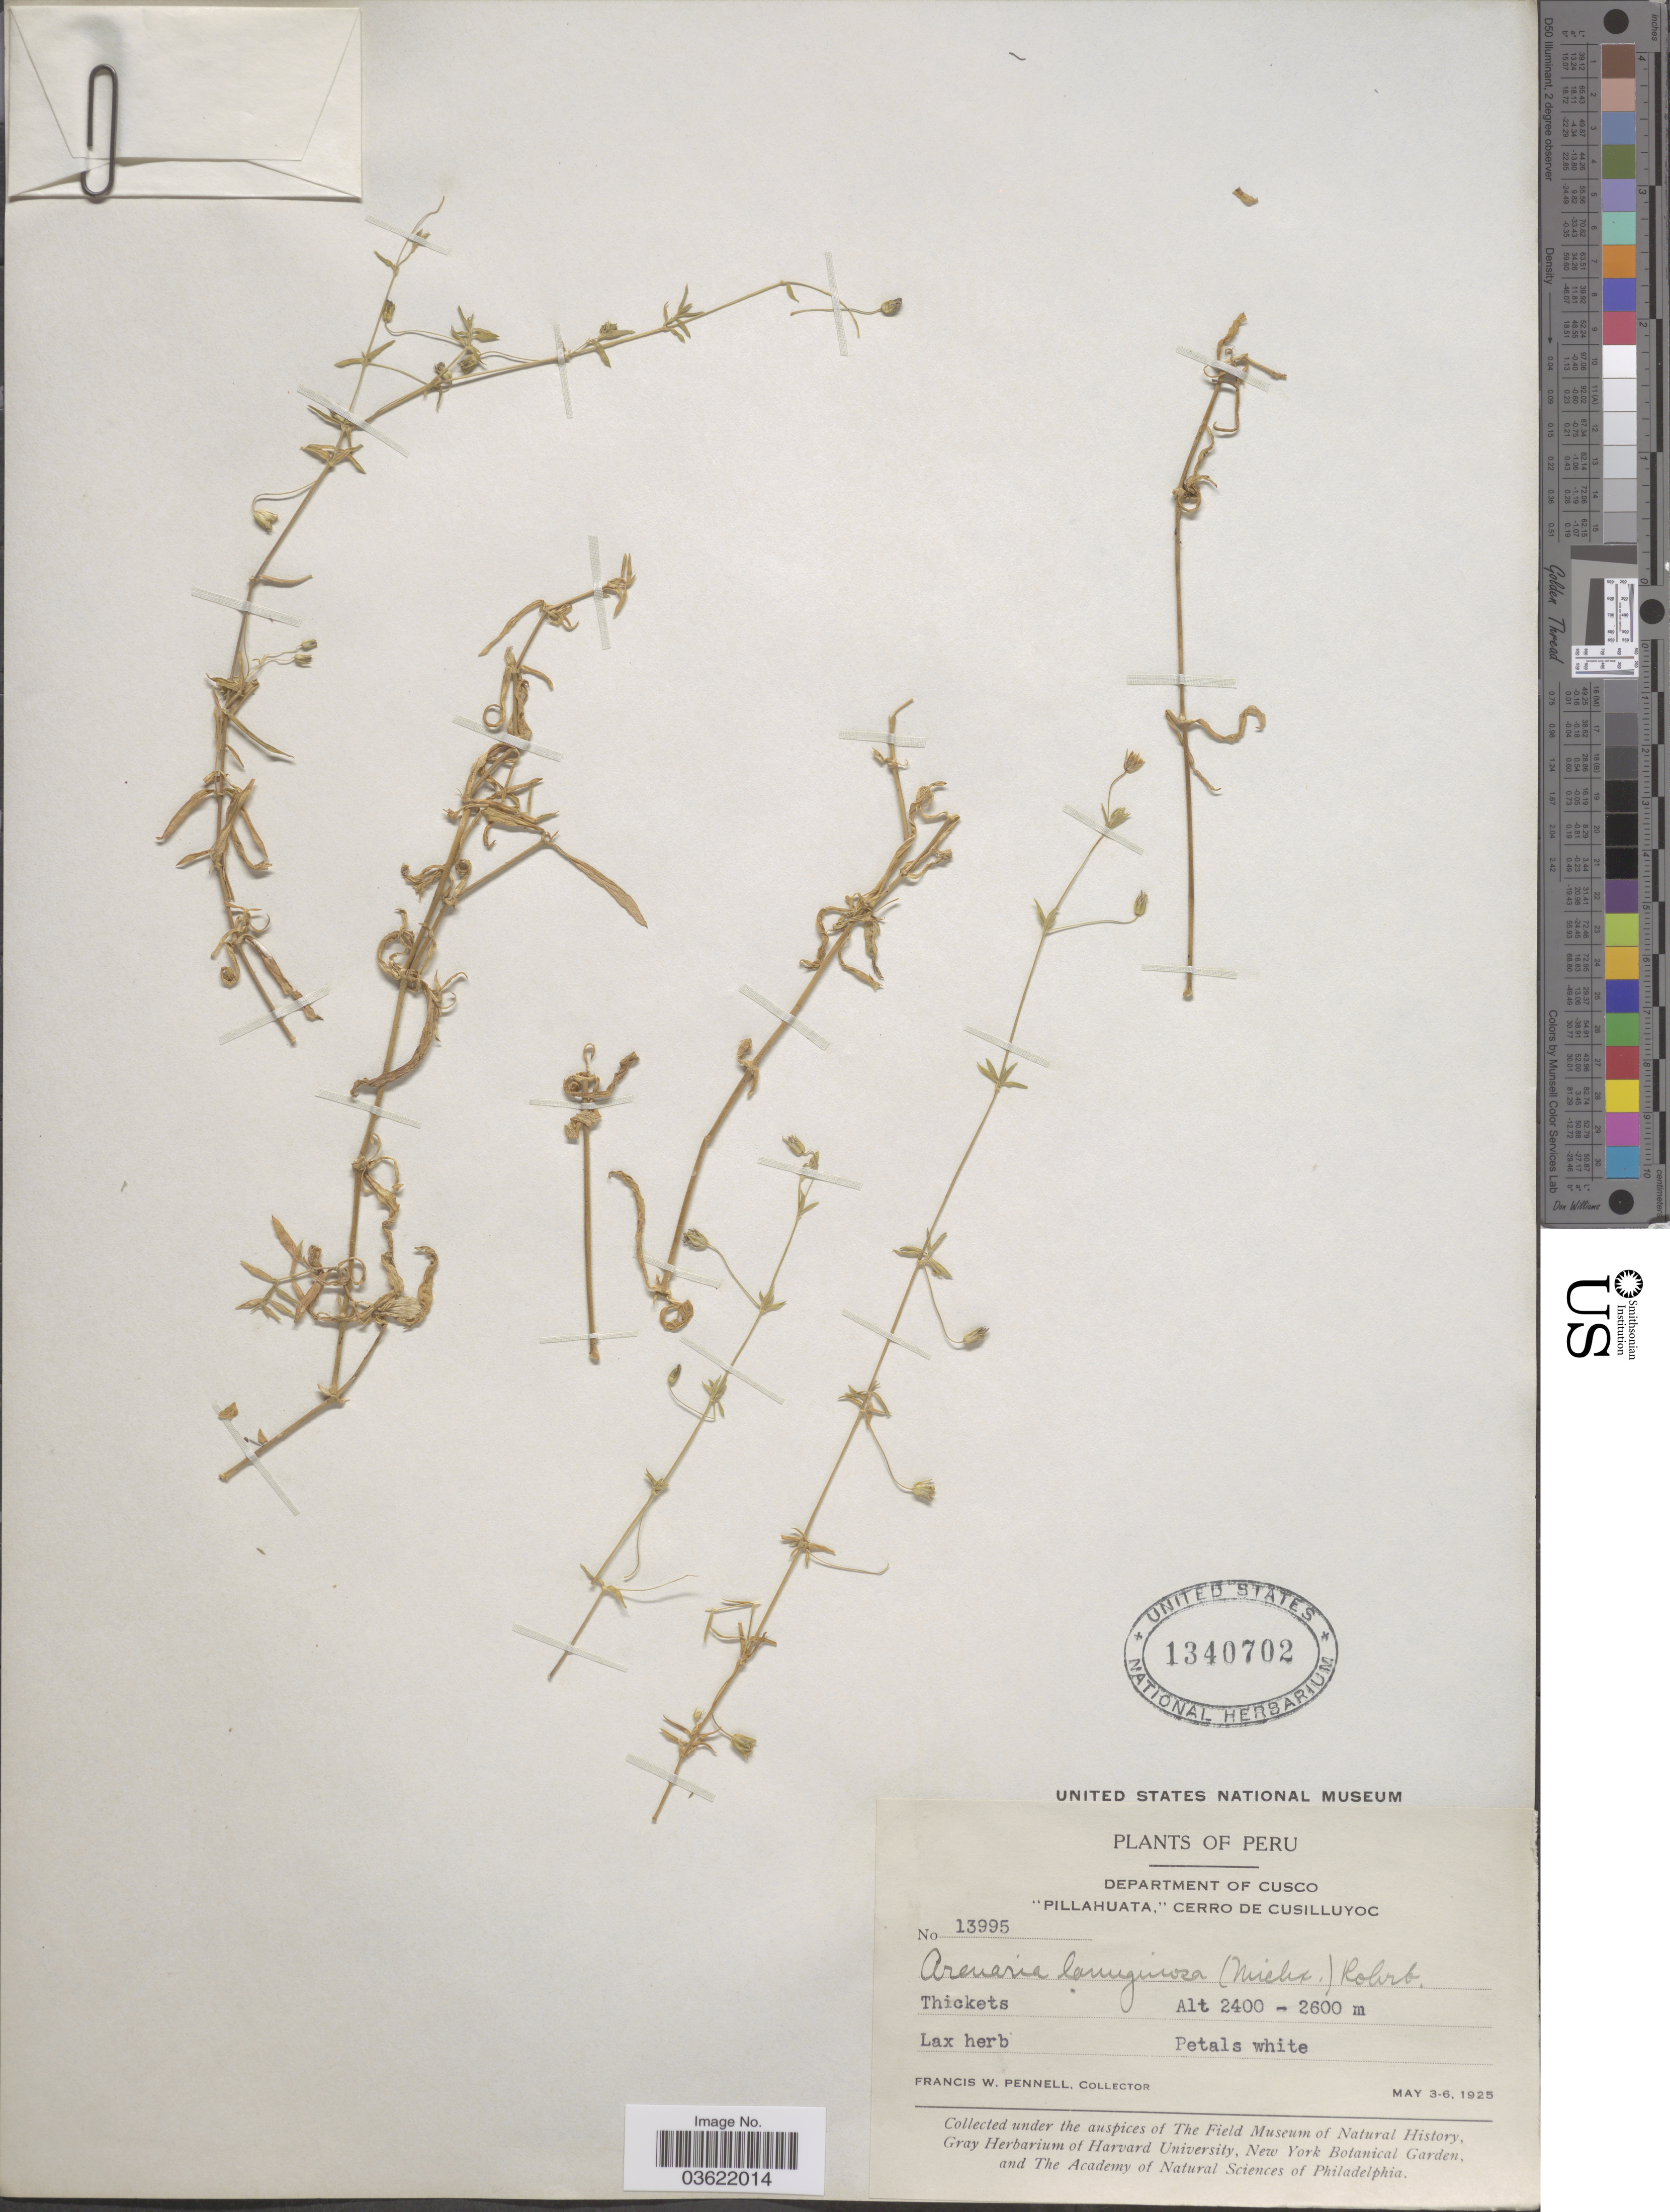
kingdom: Plantae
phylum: Tracheophyta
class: Magnoliopsida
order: Caryophyllales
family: Caryophyllaceae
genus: Arenaria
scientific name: Arenaria lanuginosa var. megalantha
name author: Rohrb.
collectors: F. W. Pennell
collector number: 13995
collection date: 1925-05-03/1925-05-06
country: Peru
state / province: Cusco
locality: Department of Cusco. "Pillahuata," Cerro de Cusilluyoc.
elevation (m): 2400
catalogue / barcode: US 1340702